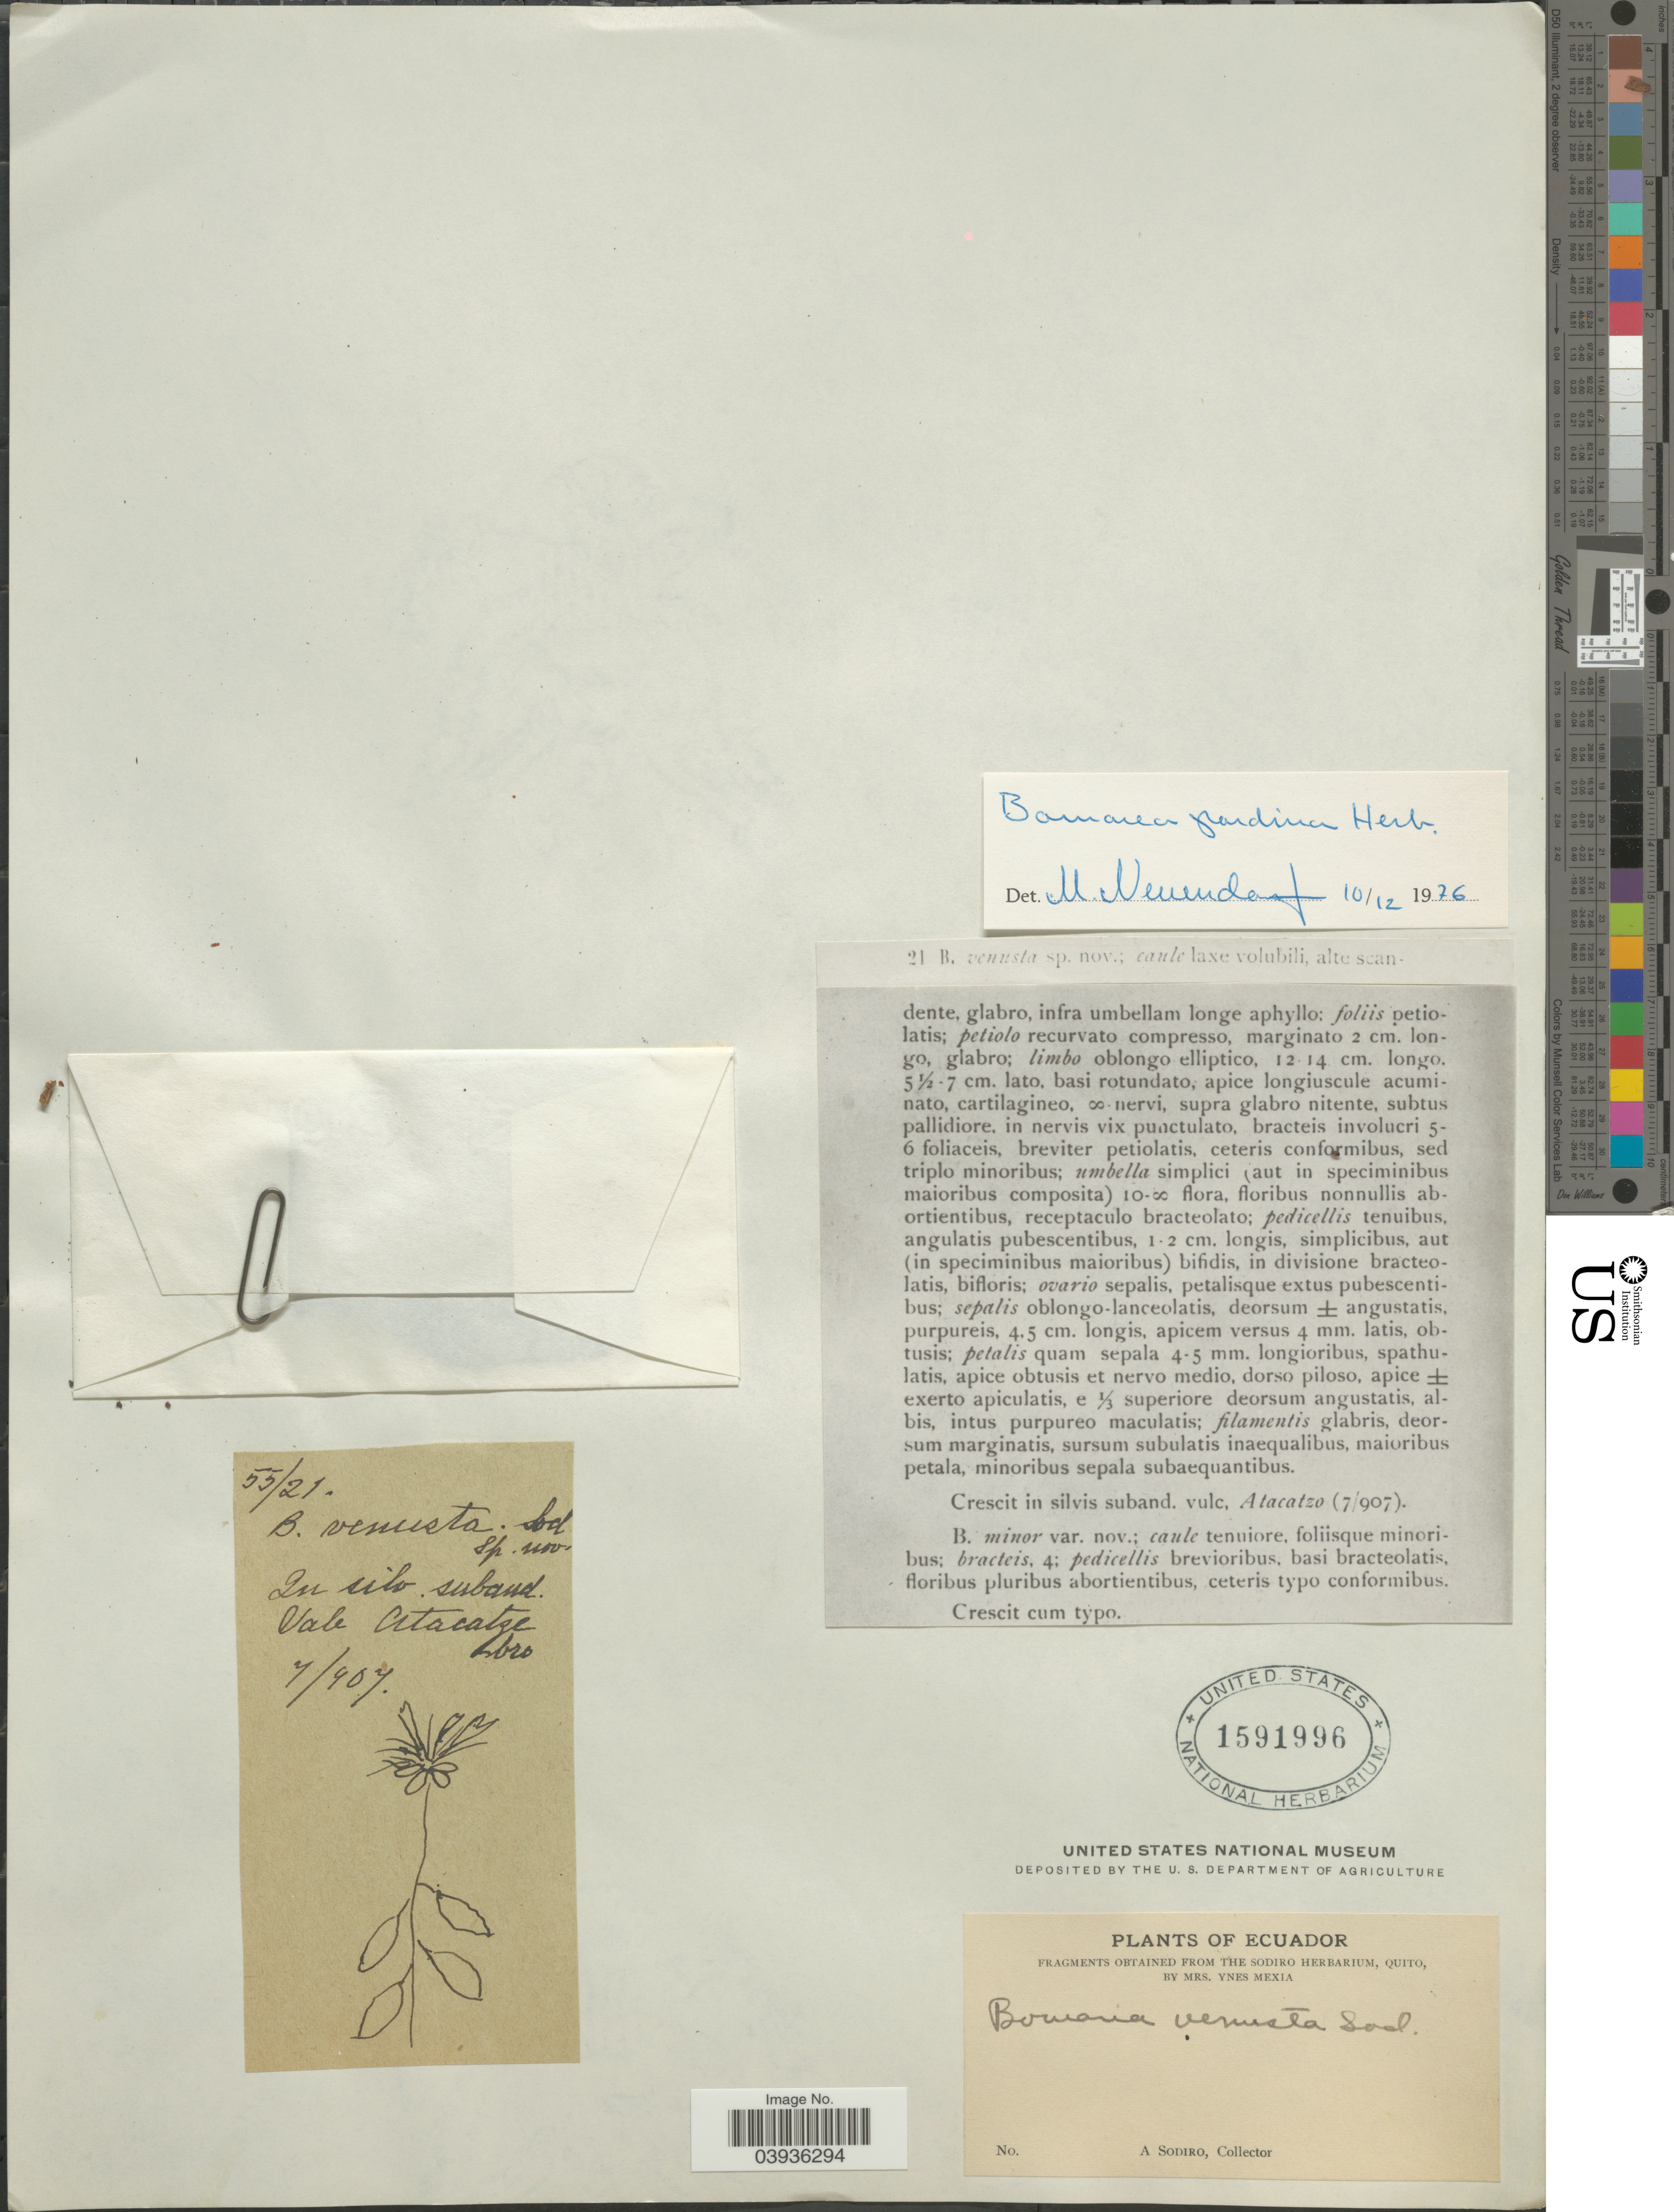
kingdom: Plantae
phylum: Tracheophyta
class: Liliopsida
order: Liliales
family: Alstroemeriaceae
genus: Bomarea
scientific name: Bomarea pardina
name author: Herb.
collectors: A. Sodiro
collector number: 55/21B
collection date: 1907-07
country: Ecuador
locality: In silv. suband. Vale Atacatze.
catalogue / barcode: US 1591996